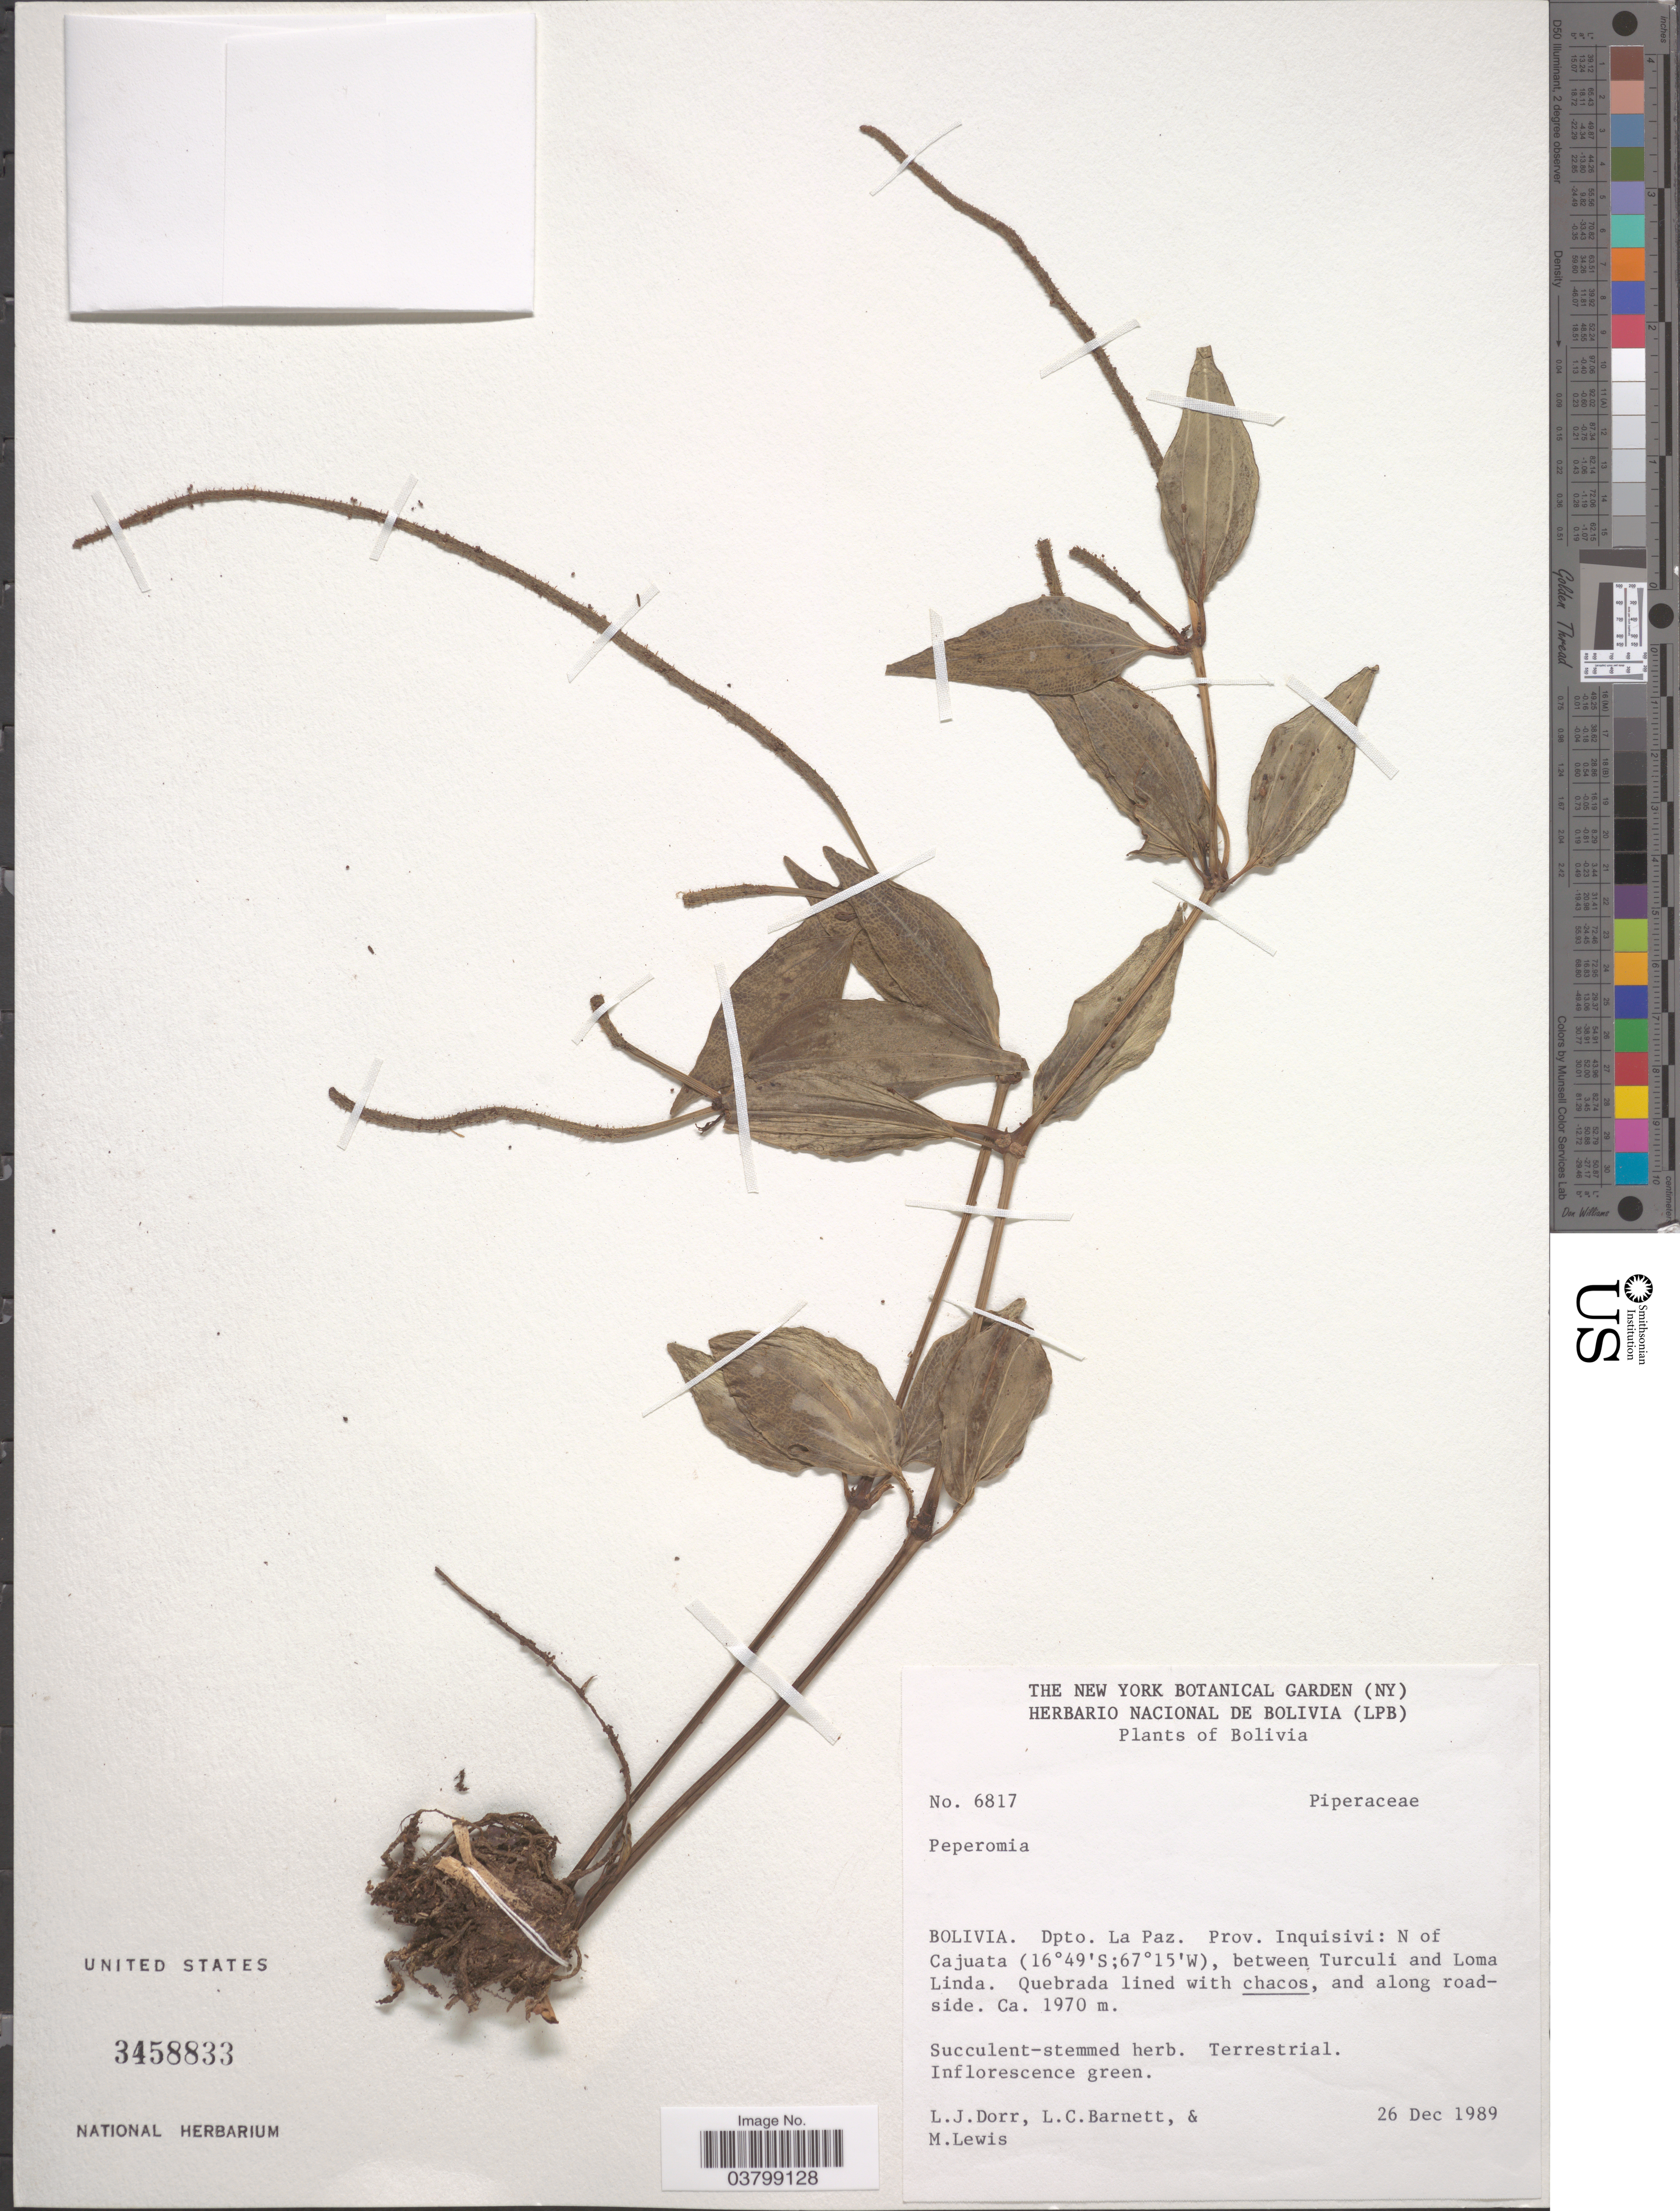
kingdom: Plantae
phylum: Tracheophyta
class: Magnoliopsida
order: Piperales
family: Piperaceae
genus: Peperomia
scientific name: Peperomia sp.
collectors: L. J. Dorr, L. C. Barnett & M. Lewis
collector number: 6817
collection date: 1989-12-26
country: Bolivia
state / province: La Paz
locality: Dpto. La Paz. Prov. Inquisivi: N of Cajuata, between Turculi and Loma Linda. Quebrada lined with chacos, and along roadside.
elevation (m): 1970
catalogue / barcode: US 3458833